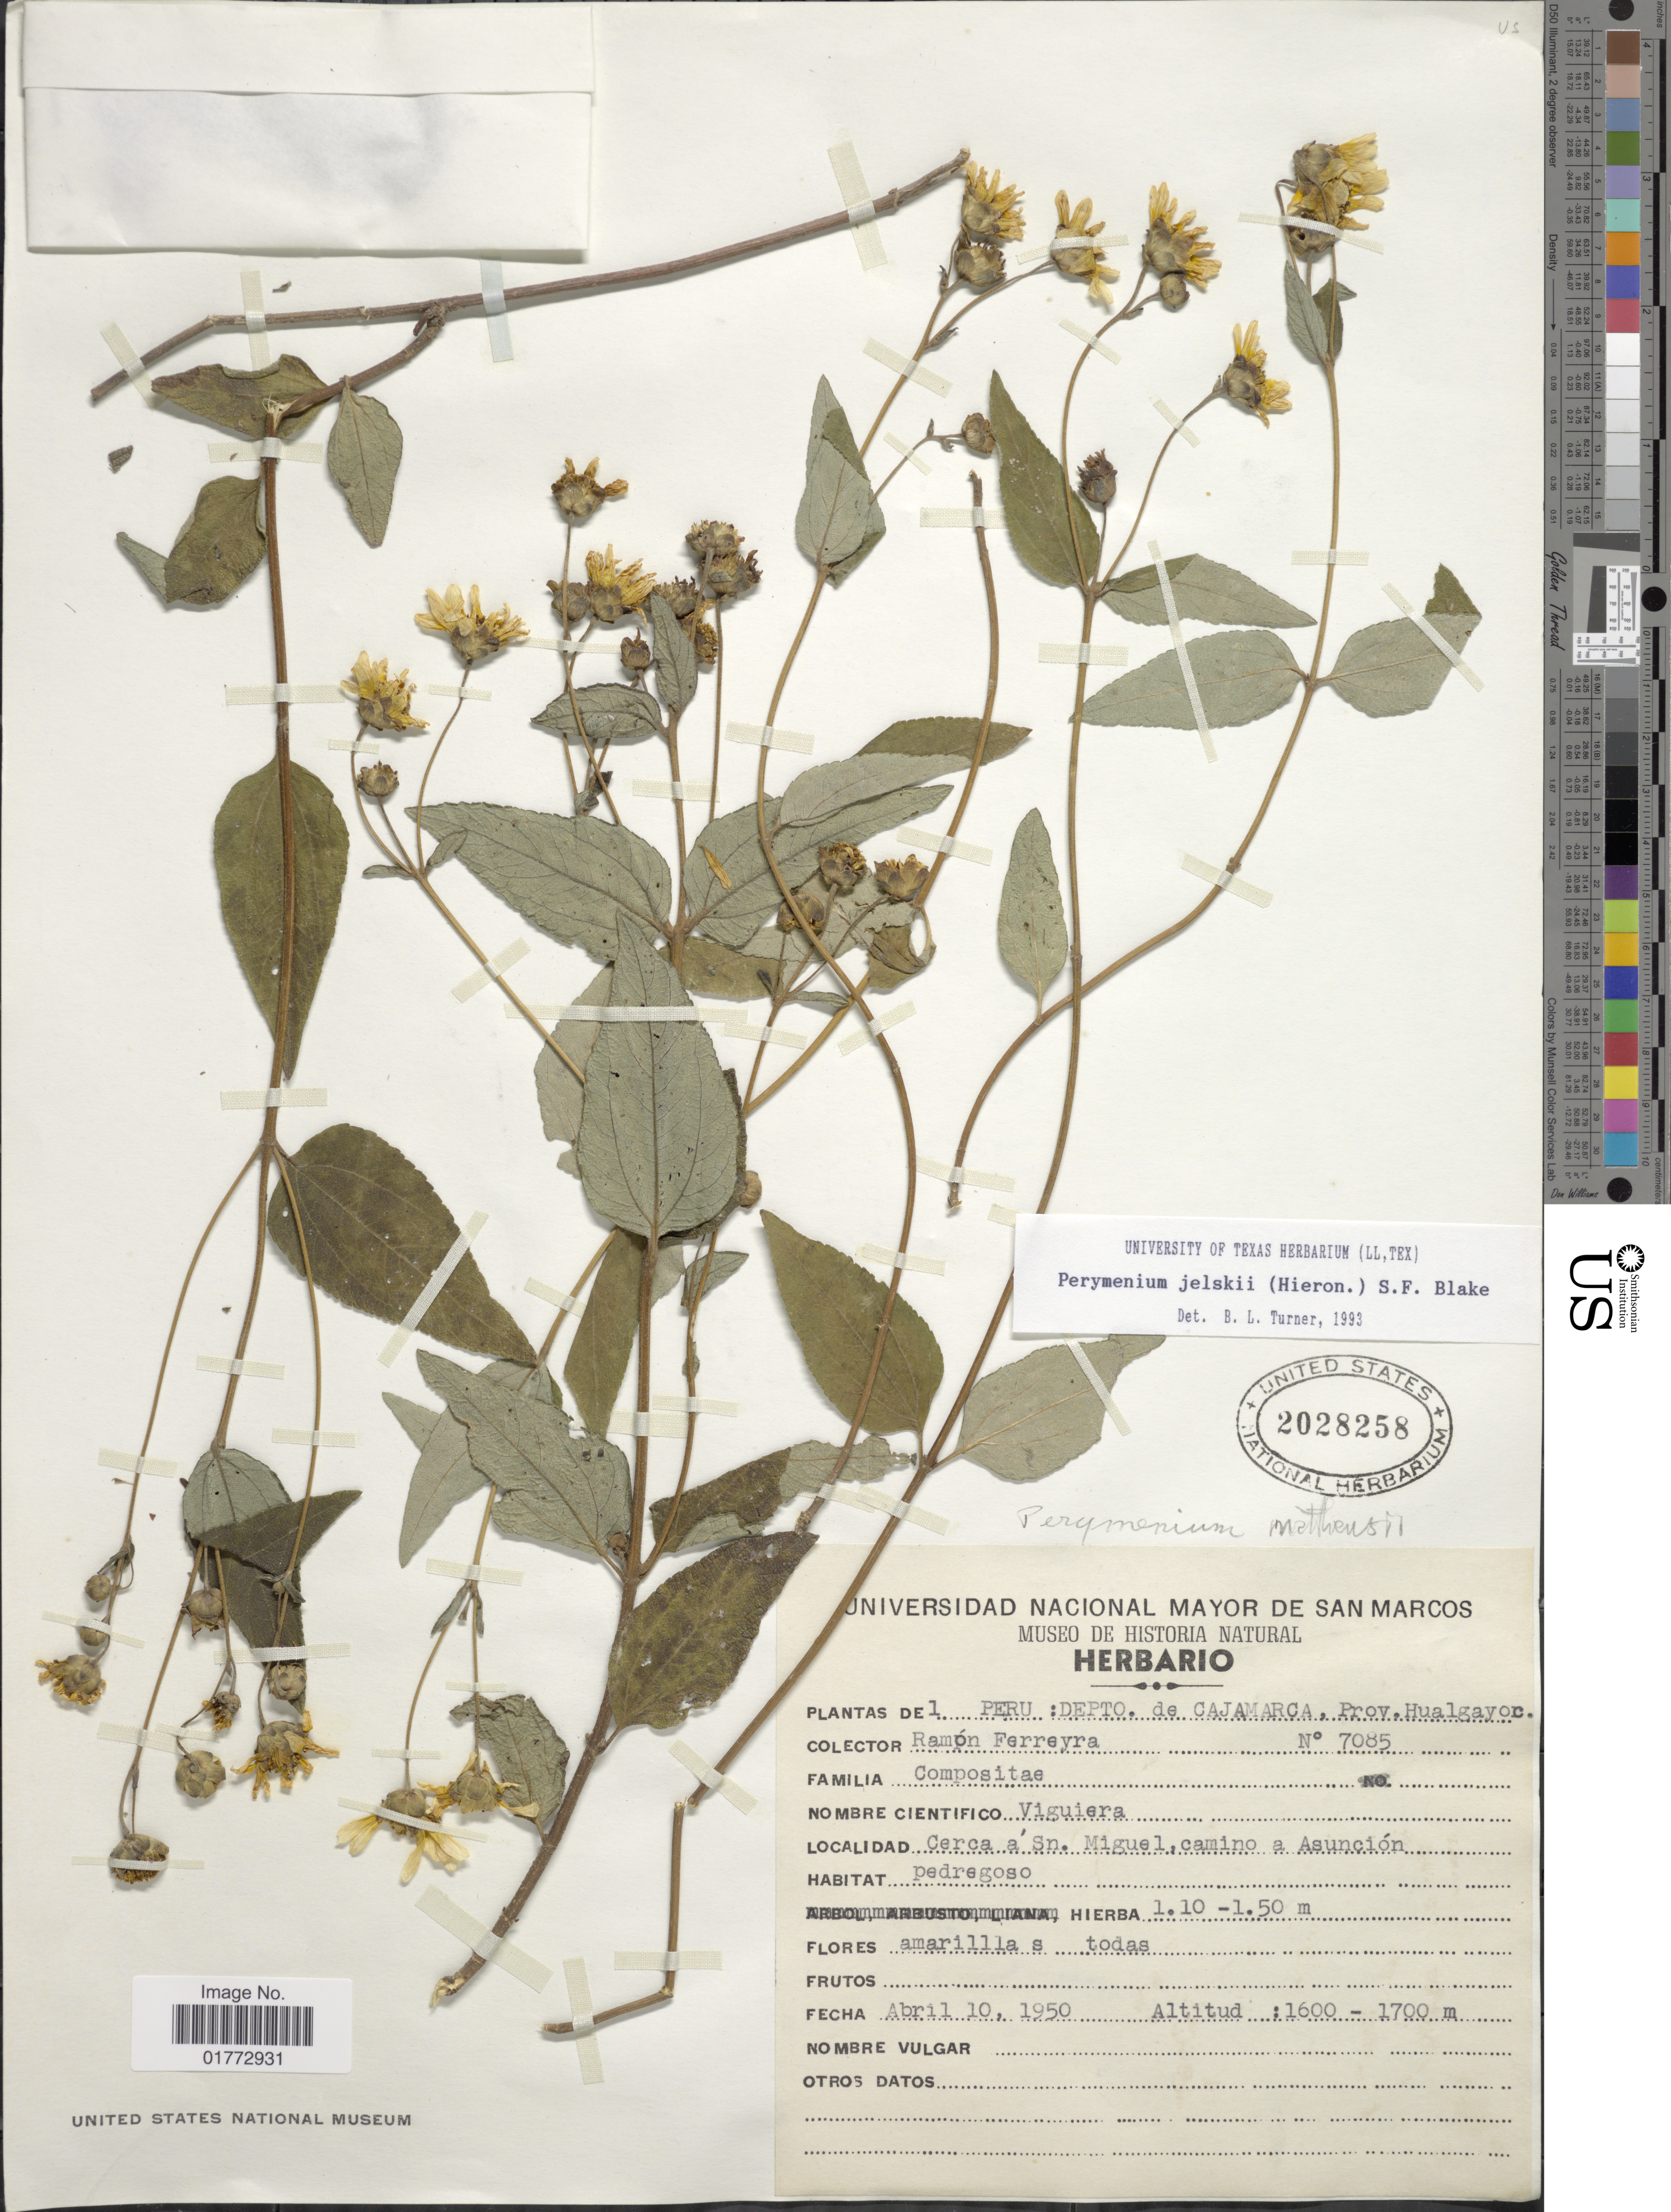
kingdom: Plantae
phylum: Tracheophyta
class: Magnoliopsida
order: Asterales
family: Asteraceae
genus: Perymenium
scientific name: Perymenium jelskii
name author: (Hieron.) S.F. Blake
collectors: R. A. Ferreyra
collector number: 7085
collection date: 1950-04-10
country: Peru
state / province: Cajamarca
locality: Prov. Hualgayon, Cerca a Sn. Miguel, camino a Asuncion, pedregoso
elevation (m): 1600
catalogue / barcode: US 2028258